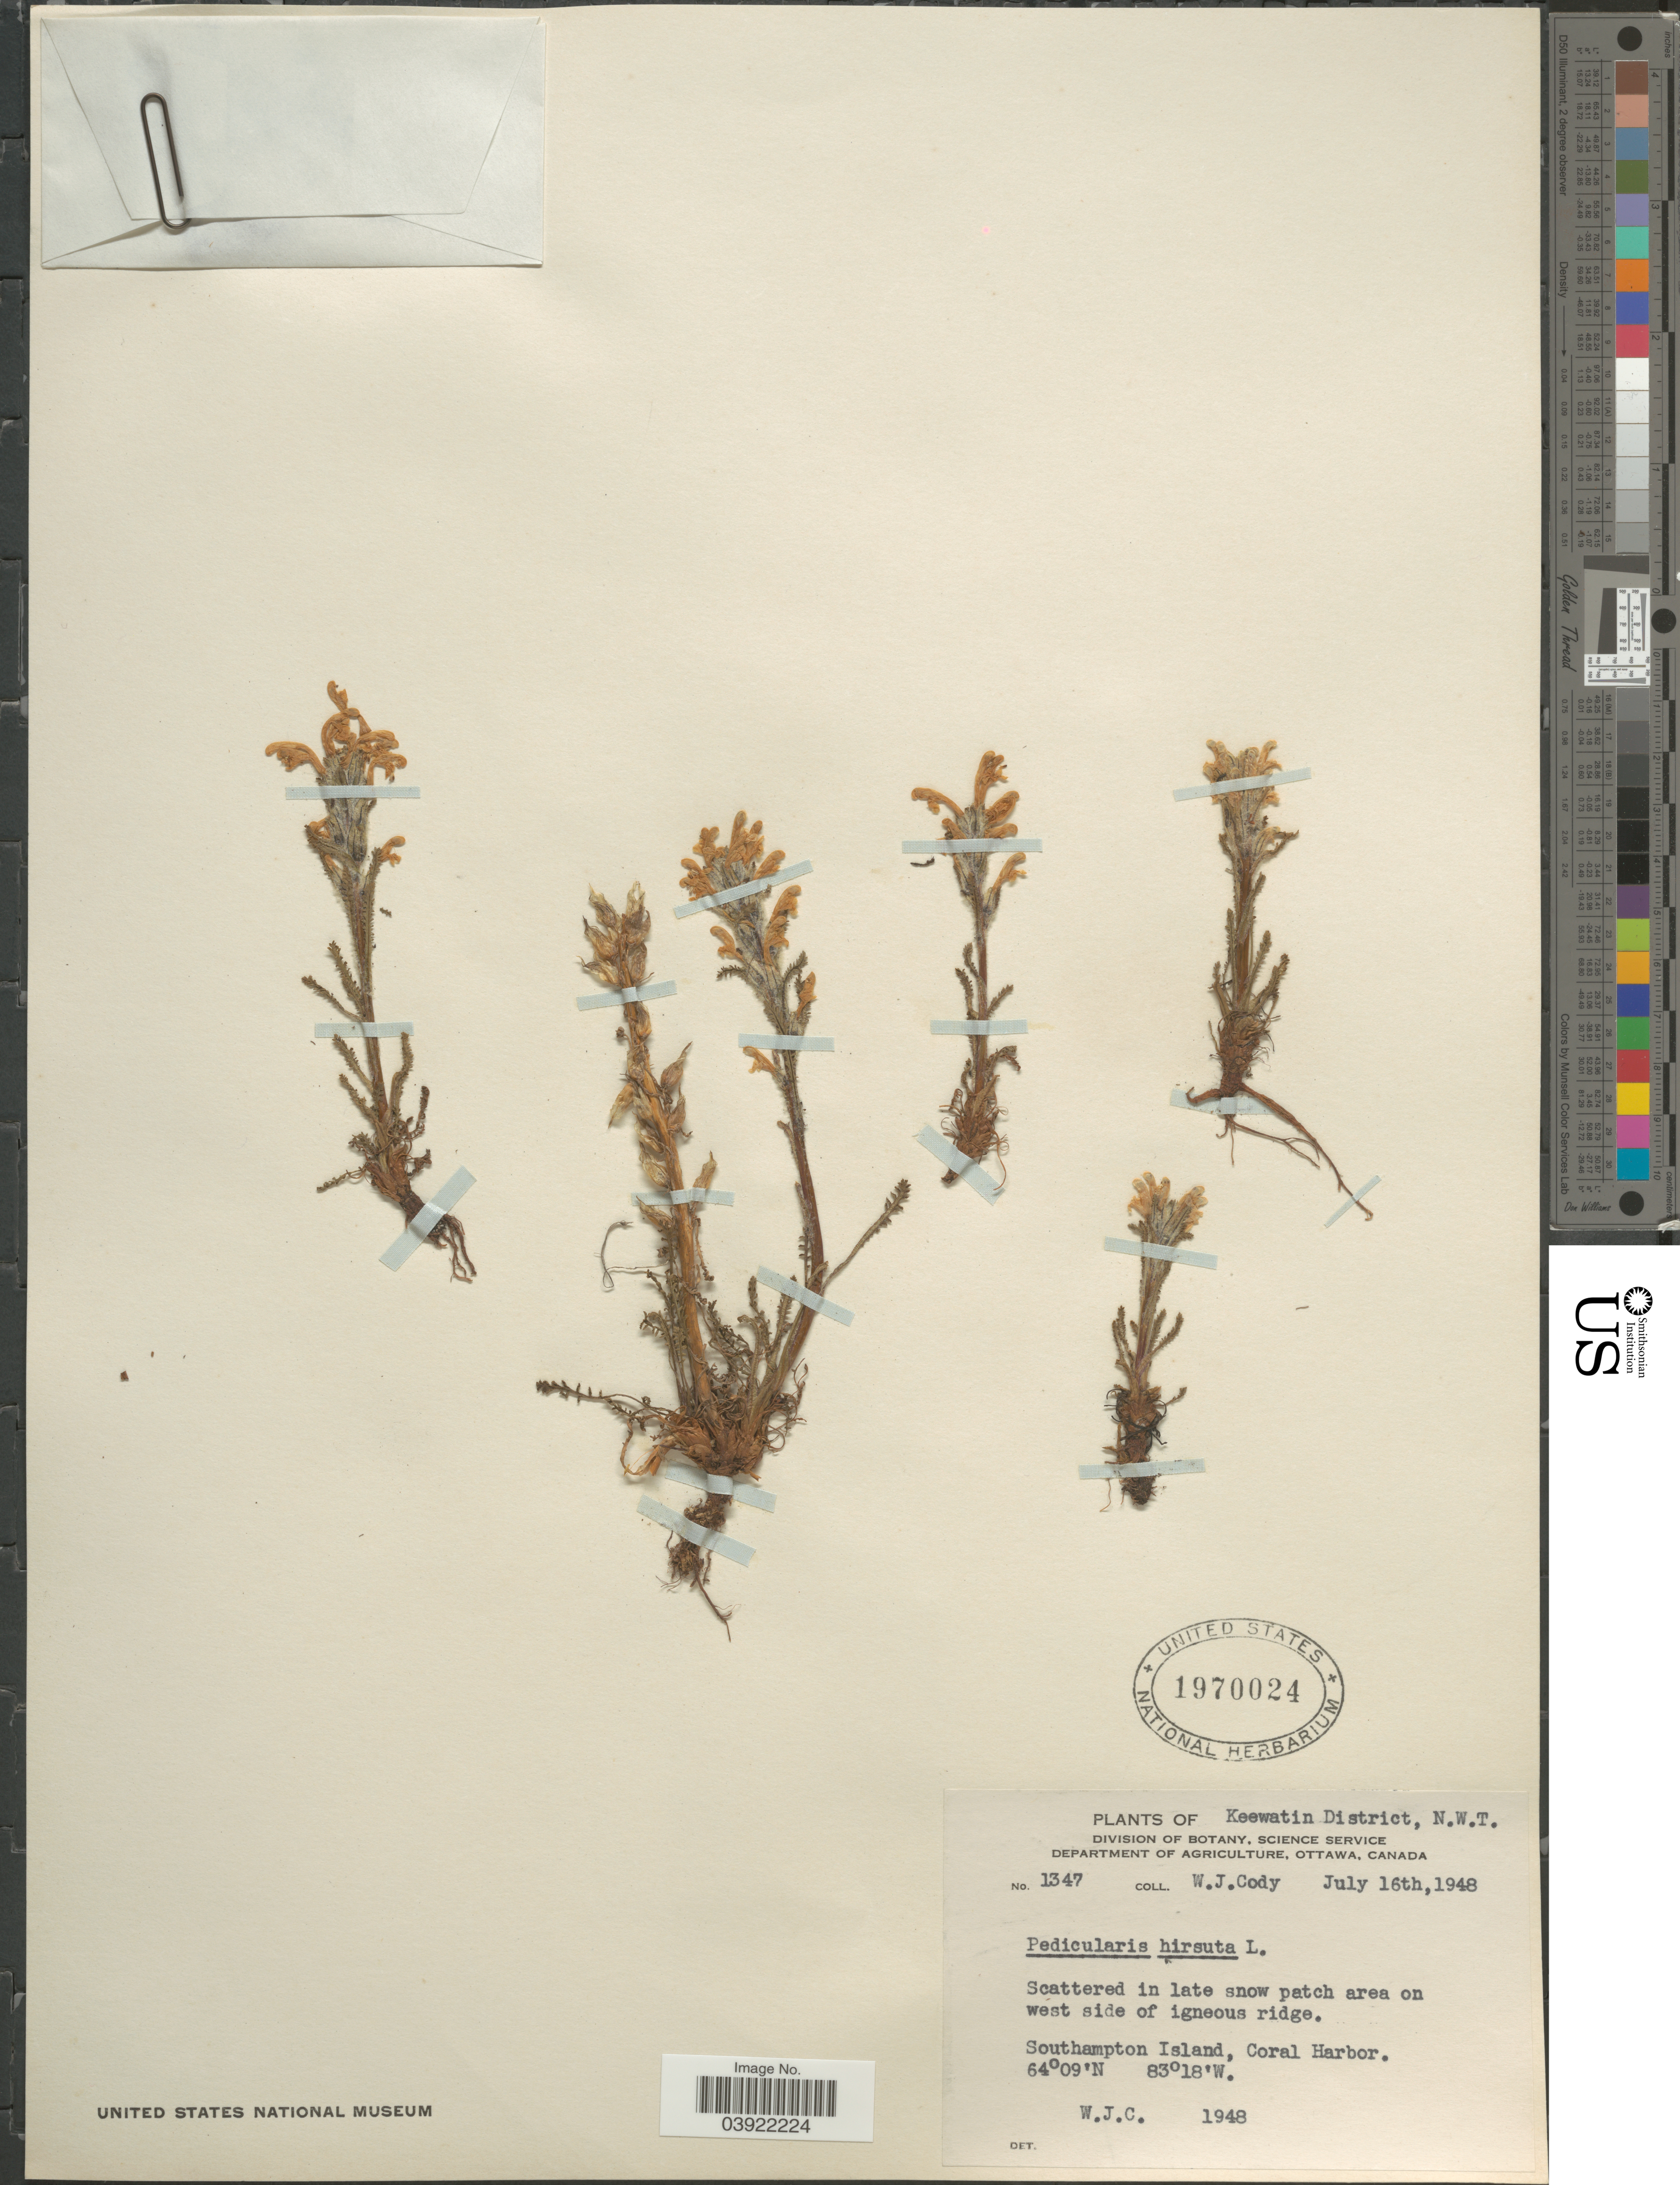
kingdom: Plantae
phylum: Tracheophyta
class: Magnoliopsida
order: Lamiales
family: Orobanchaceae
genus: Pedicularis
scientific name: Pedicularis hirsuta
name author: L.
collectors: W. Cody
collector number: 1347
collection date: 1948-07-16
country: Canada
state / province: Northwest Territories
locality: Keewatin District. In late snow patch area on west side of igneous ridge. Southampton Island, Coral Harbor.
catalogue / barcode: US 1970024